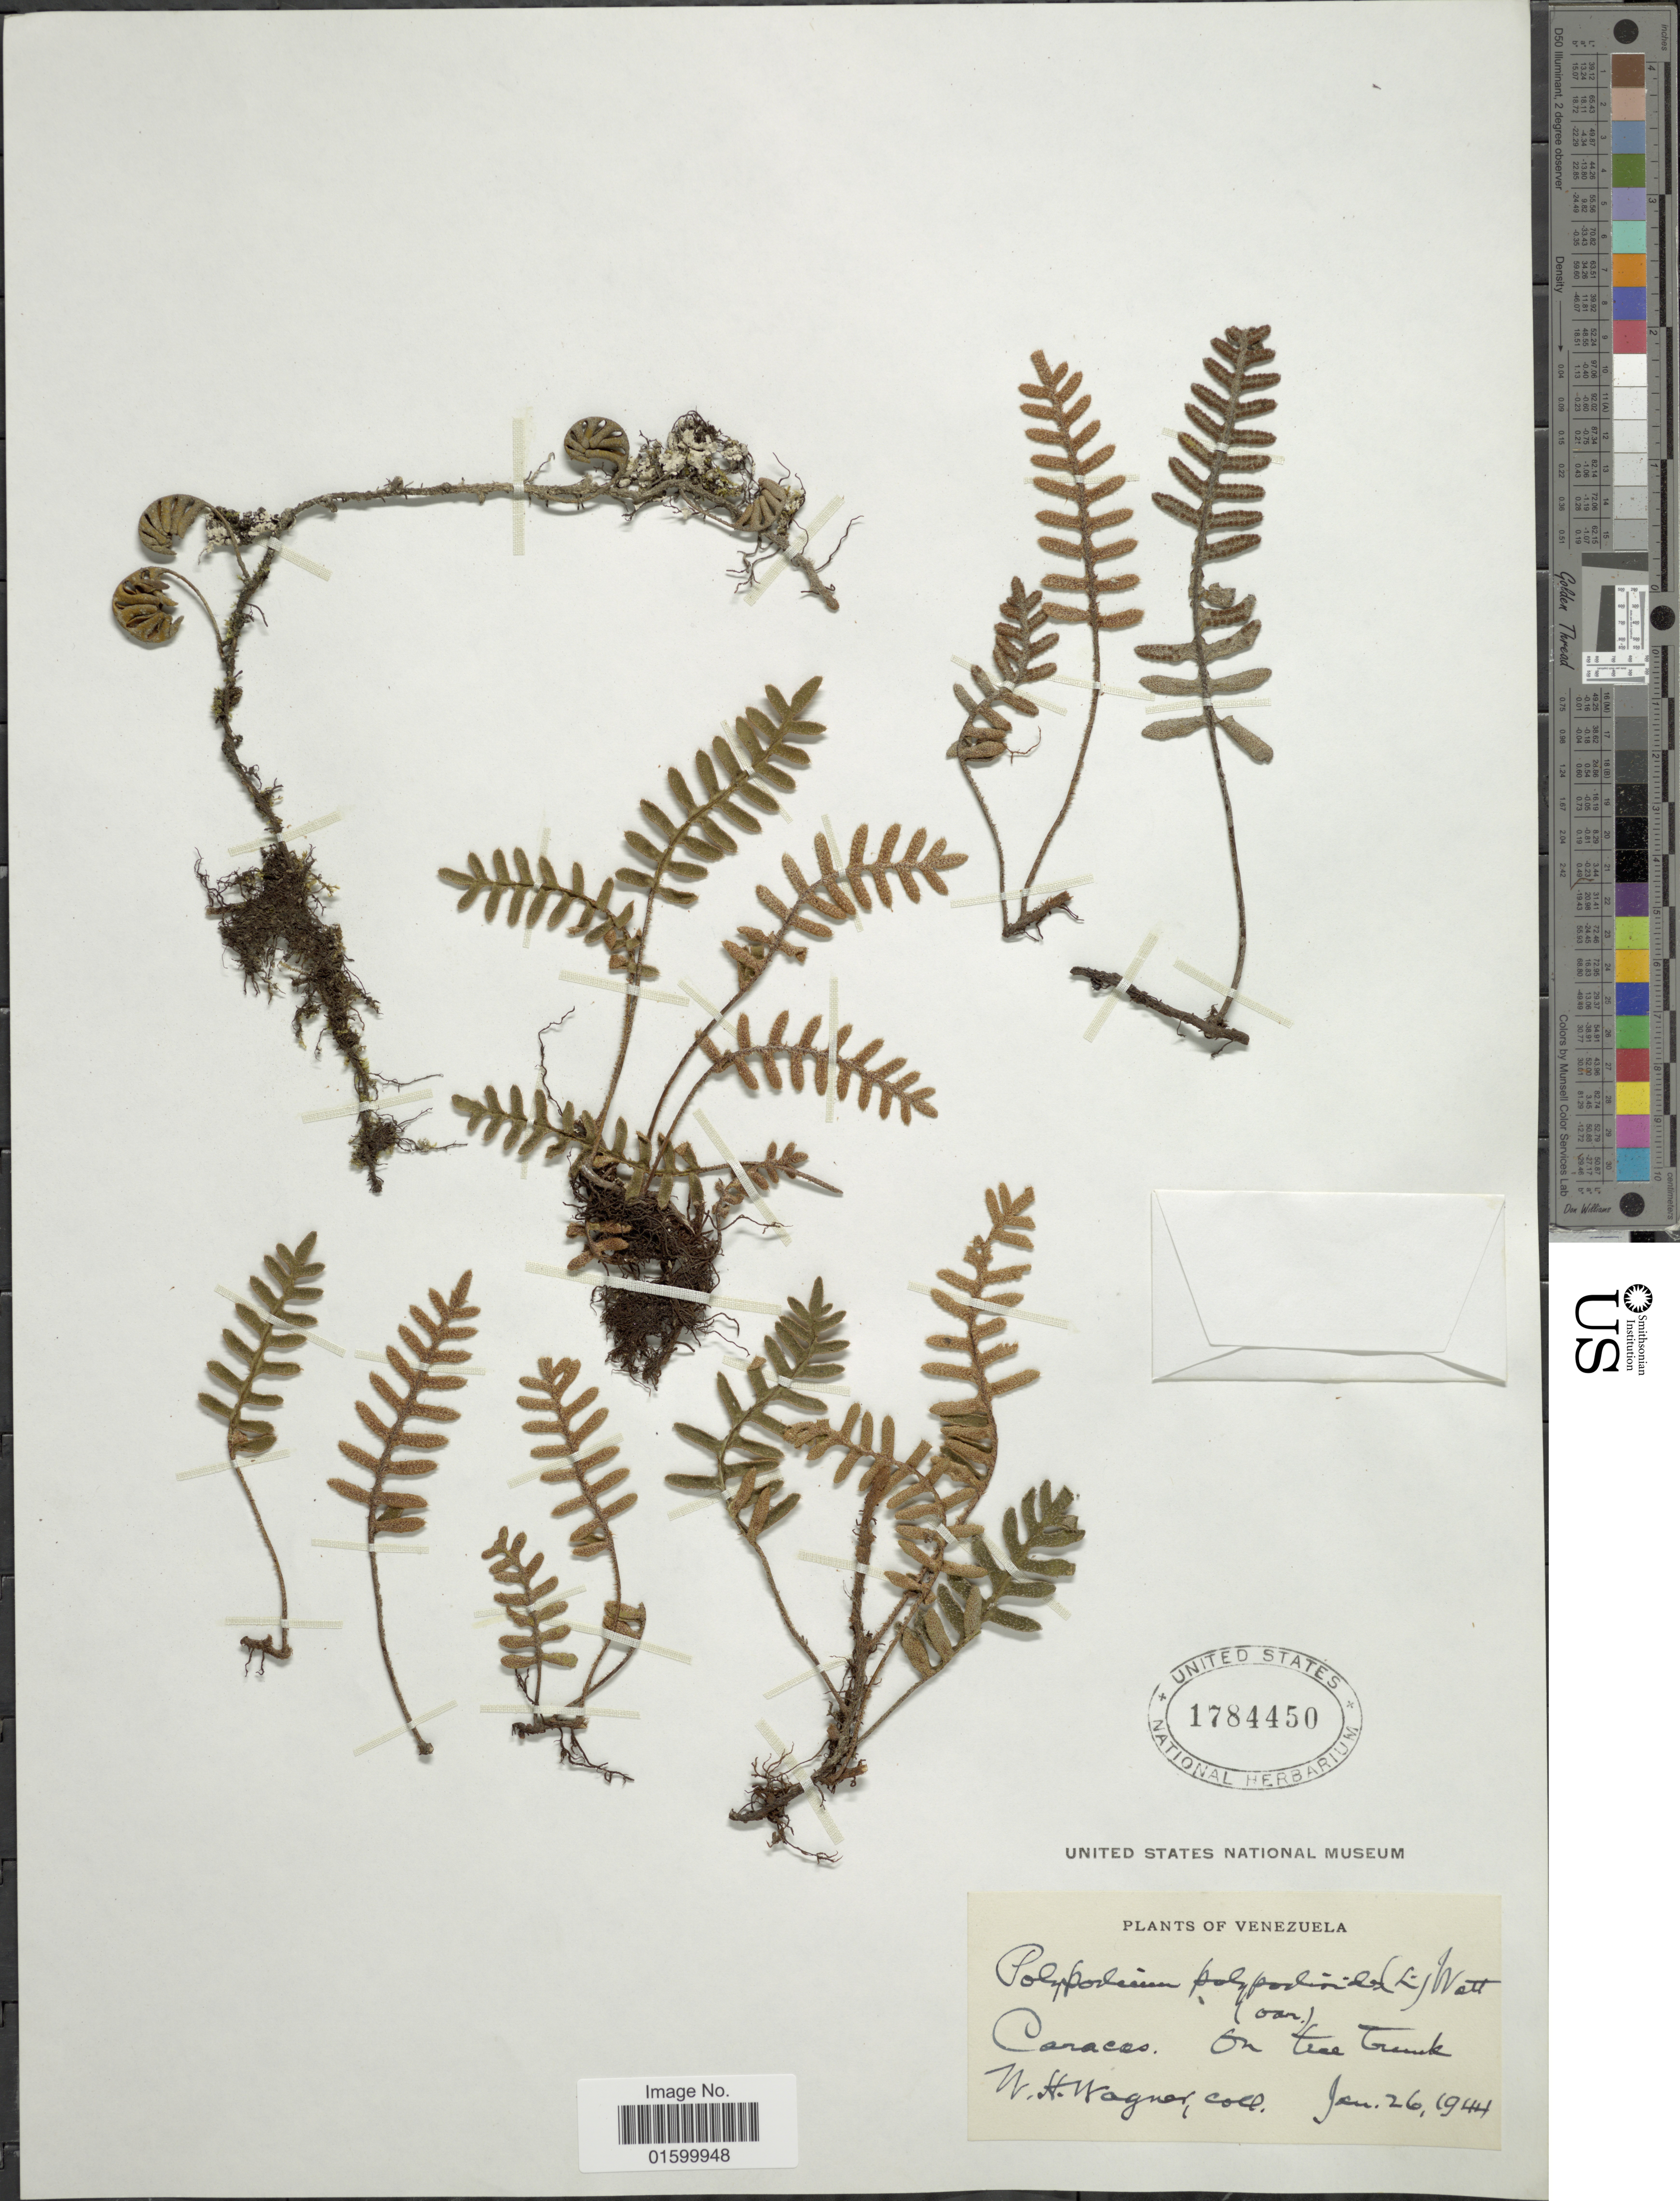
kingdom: Plantae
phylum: Tracheophyta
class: Polypodiopsida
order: Polypodiales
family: Polypodiaceae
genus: Pleopeltis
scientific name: Pleopeltis polypodioides var. burchellii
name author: (Baker) A.R. Sm.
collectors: W. H. Wagner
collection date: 1944-01-26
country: Venezuela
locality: Caracas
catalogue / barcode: US 1784450